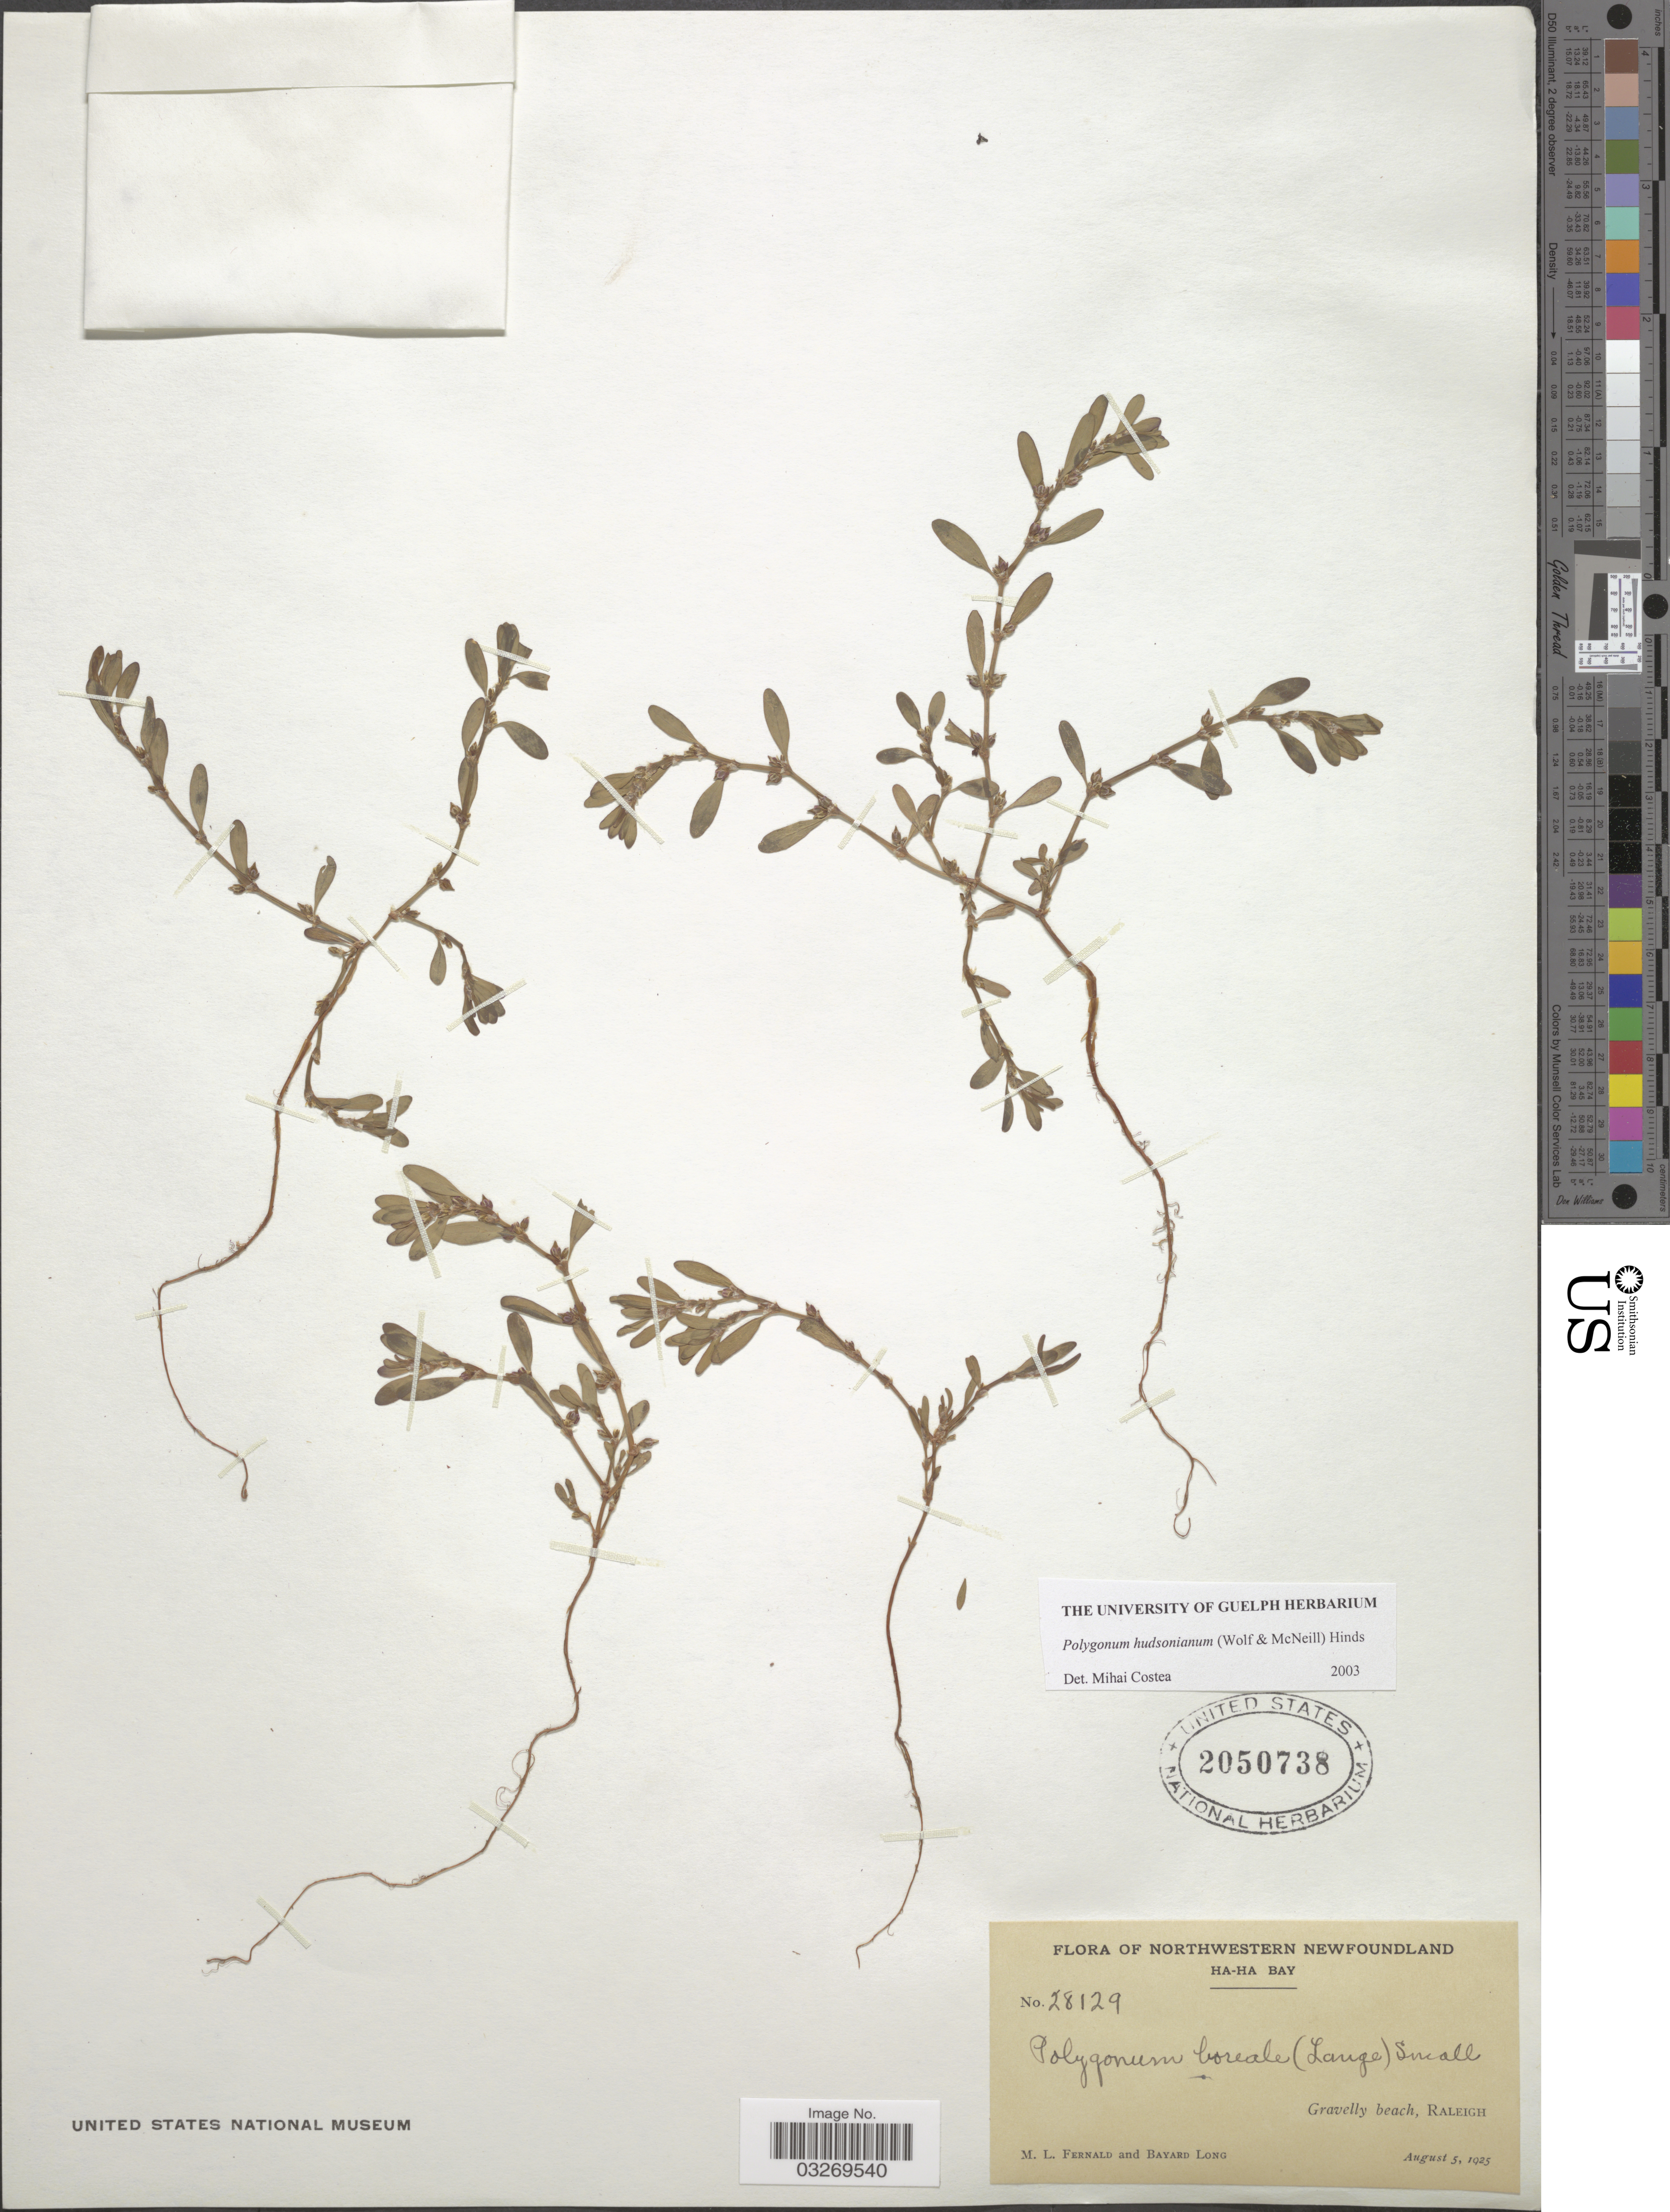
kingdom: Plantae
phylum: Tracheophyta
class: Magnoliopsida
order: Caryophyllales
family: Polygonaceae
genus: Polygonum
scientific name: Polygonum hudsonianum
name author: (S.J. Wolf & McNeill) H.R. Hinds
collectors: M. L. Fernald & B. Long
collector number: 28129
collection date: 1925-08-05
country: Canada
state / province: Newfoundland and Labrador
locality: Northwestern Newfoundland, Ha-Ha Bay, Gravelly beach, Raleigh.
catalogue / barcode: US 2050738